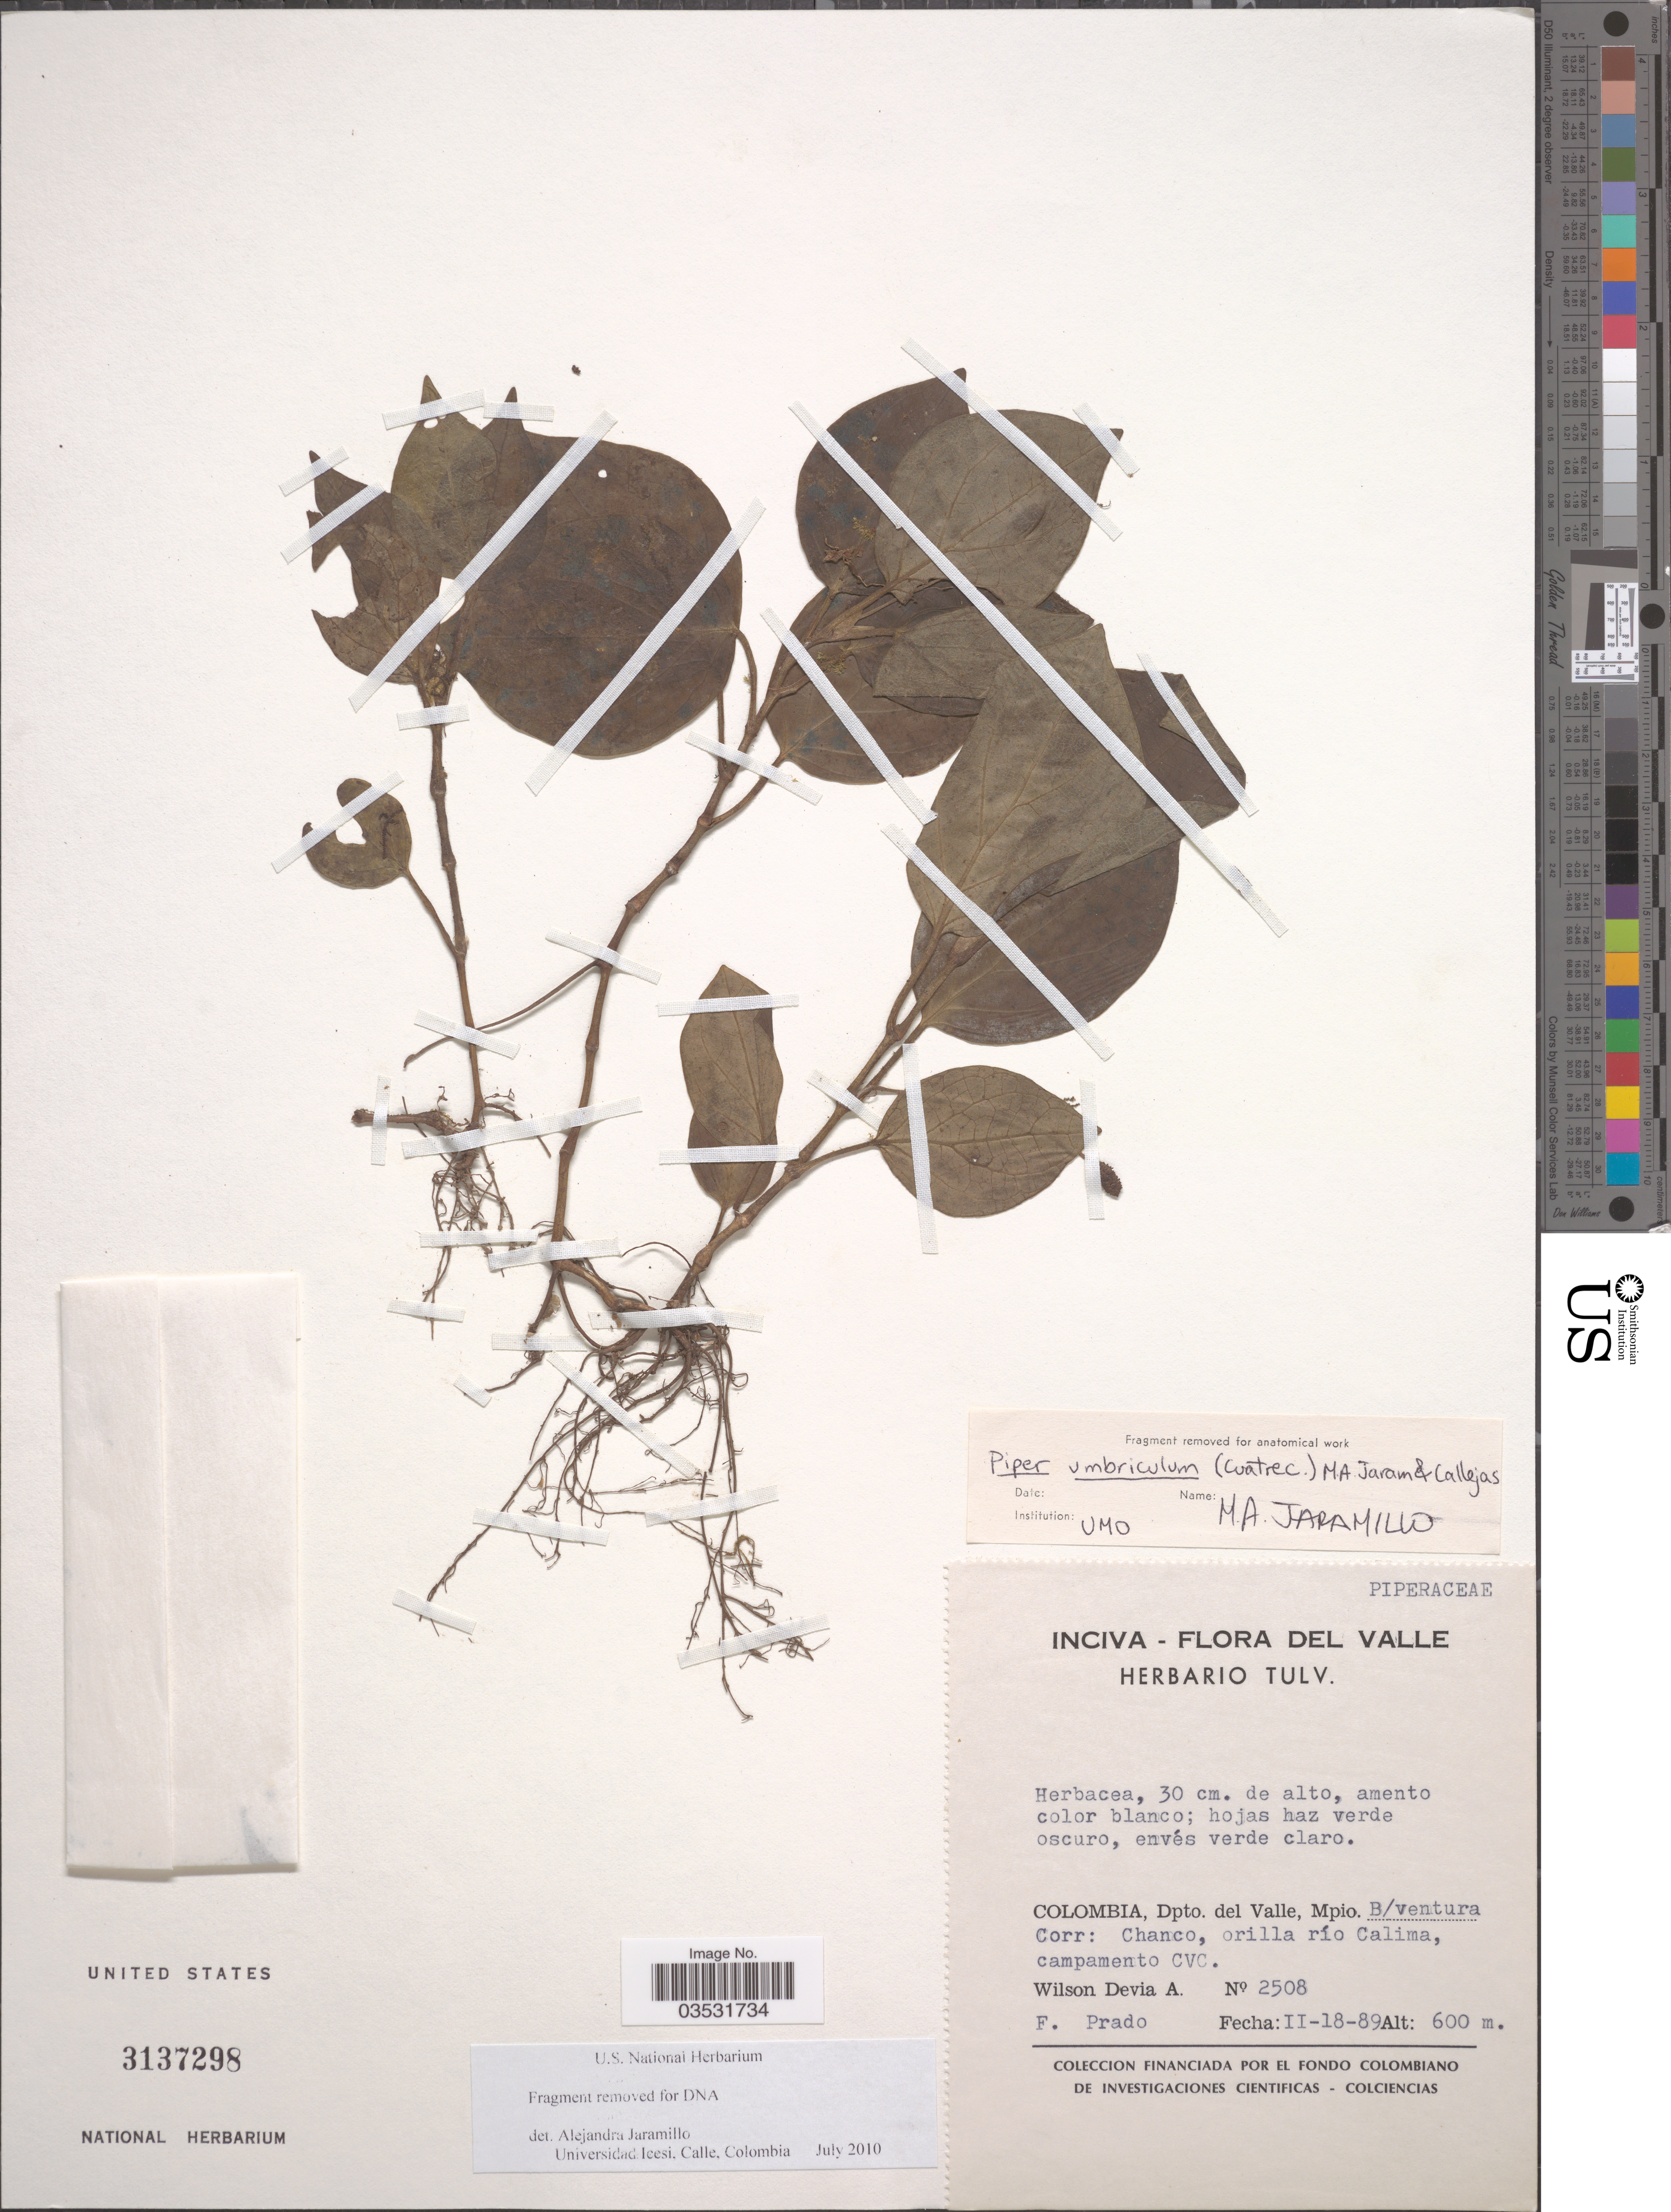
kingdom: Plantae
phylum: Tracheophyta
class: Magnoliopsida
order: Piperales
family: Piperaceae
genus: Piper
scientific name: Piper umbricola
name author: C. DC.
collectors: W. Devia A. & F. Prado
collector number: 2508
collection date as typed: Transcribed d/m/y: 18/2/89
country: Colombia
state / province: Valle del Cauca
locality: Dpto. del Valle, Mpio. B/ventura. Corr: Chanco, orilla río Calima, campamento CVC.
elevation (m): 600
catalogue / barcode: US 3137298